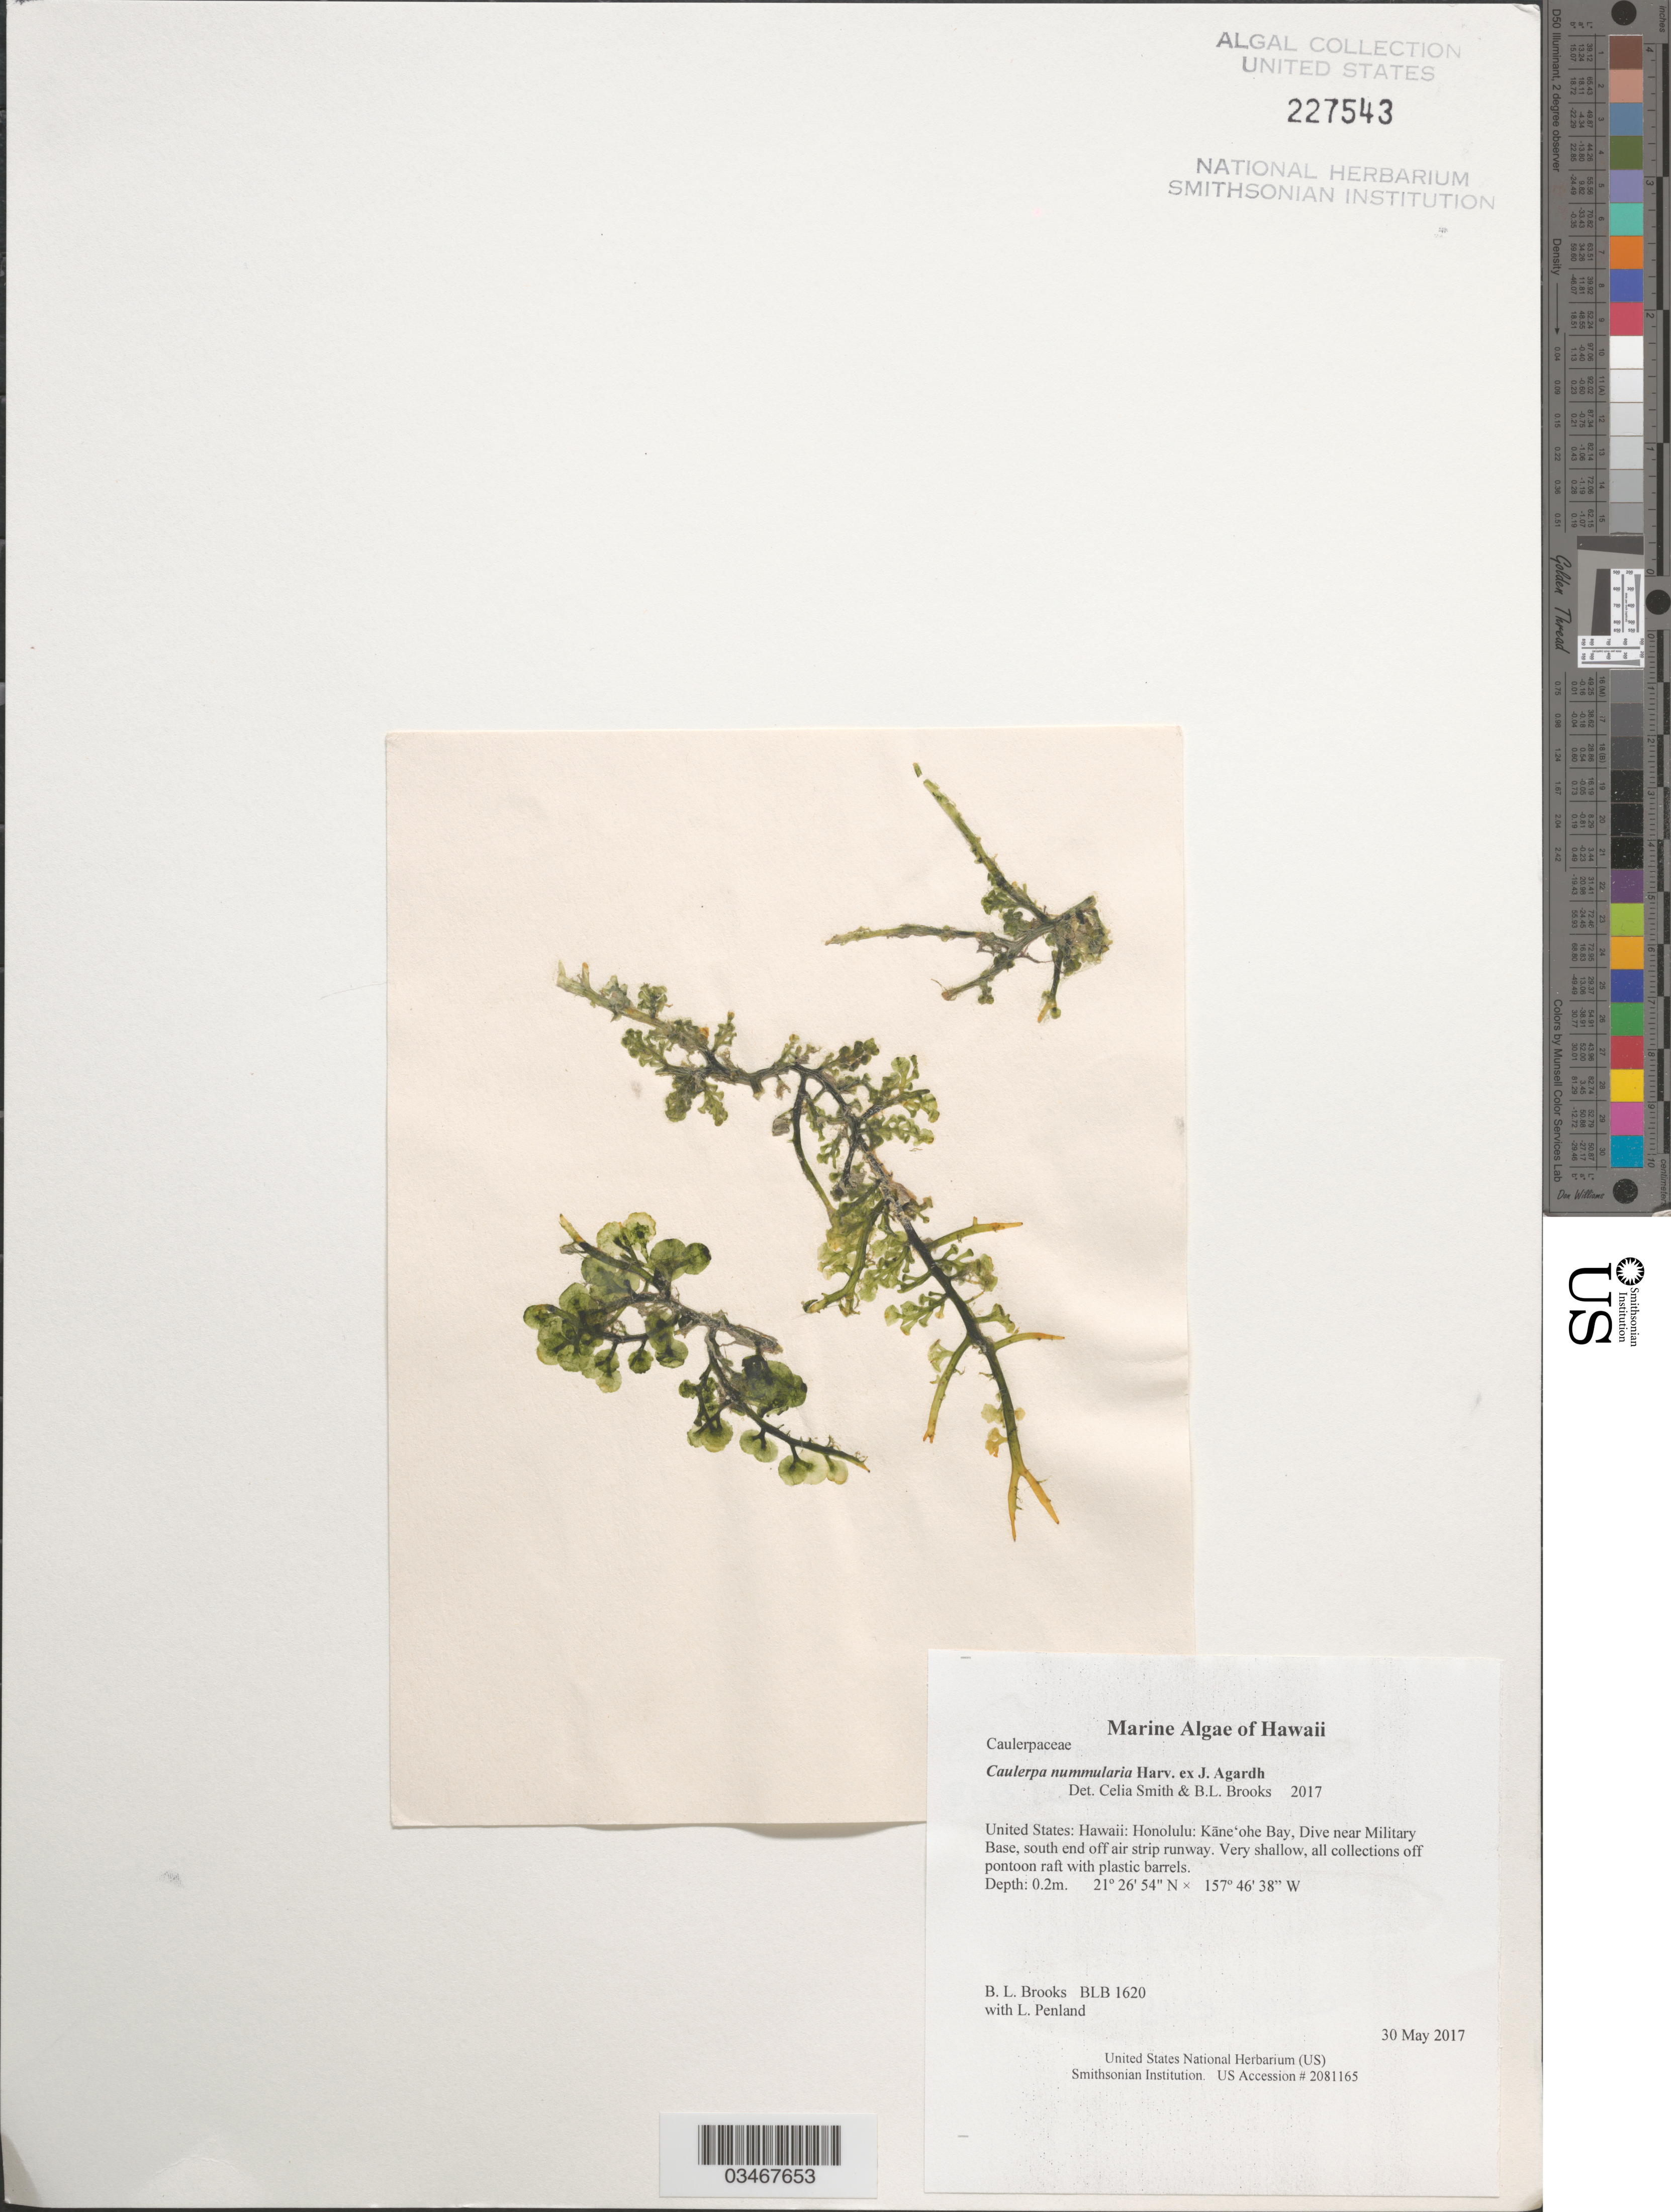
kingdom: Plantae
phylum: Chlorophyta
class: Ulvophyceae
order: Bryopsidales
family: Caulerpaceae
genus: Caulerpa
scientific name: Caulerpa nummularia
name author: Harv. ex J. Agardh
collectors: B. Brooks & L. Penland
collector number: BLB 1620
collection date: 2017-05-30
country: United States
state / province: Hawaii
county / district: Honolulu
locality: Honolulu: Kāne'ohe Bay, Dive near Military Base, south end off air strip runway.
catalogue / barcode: US 227543